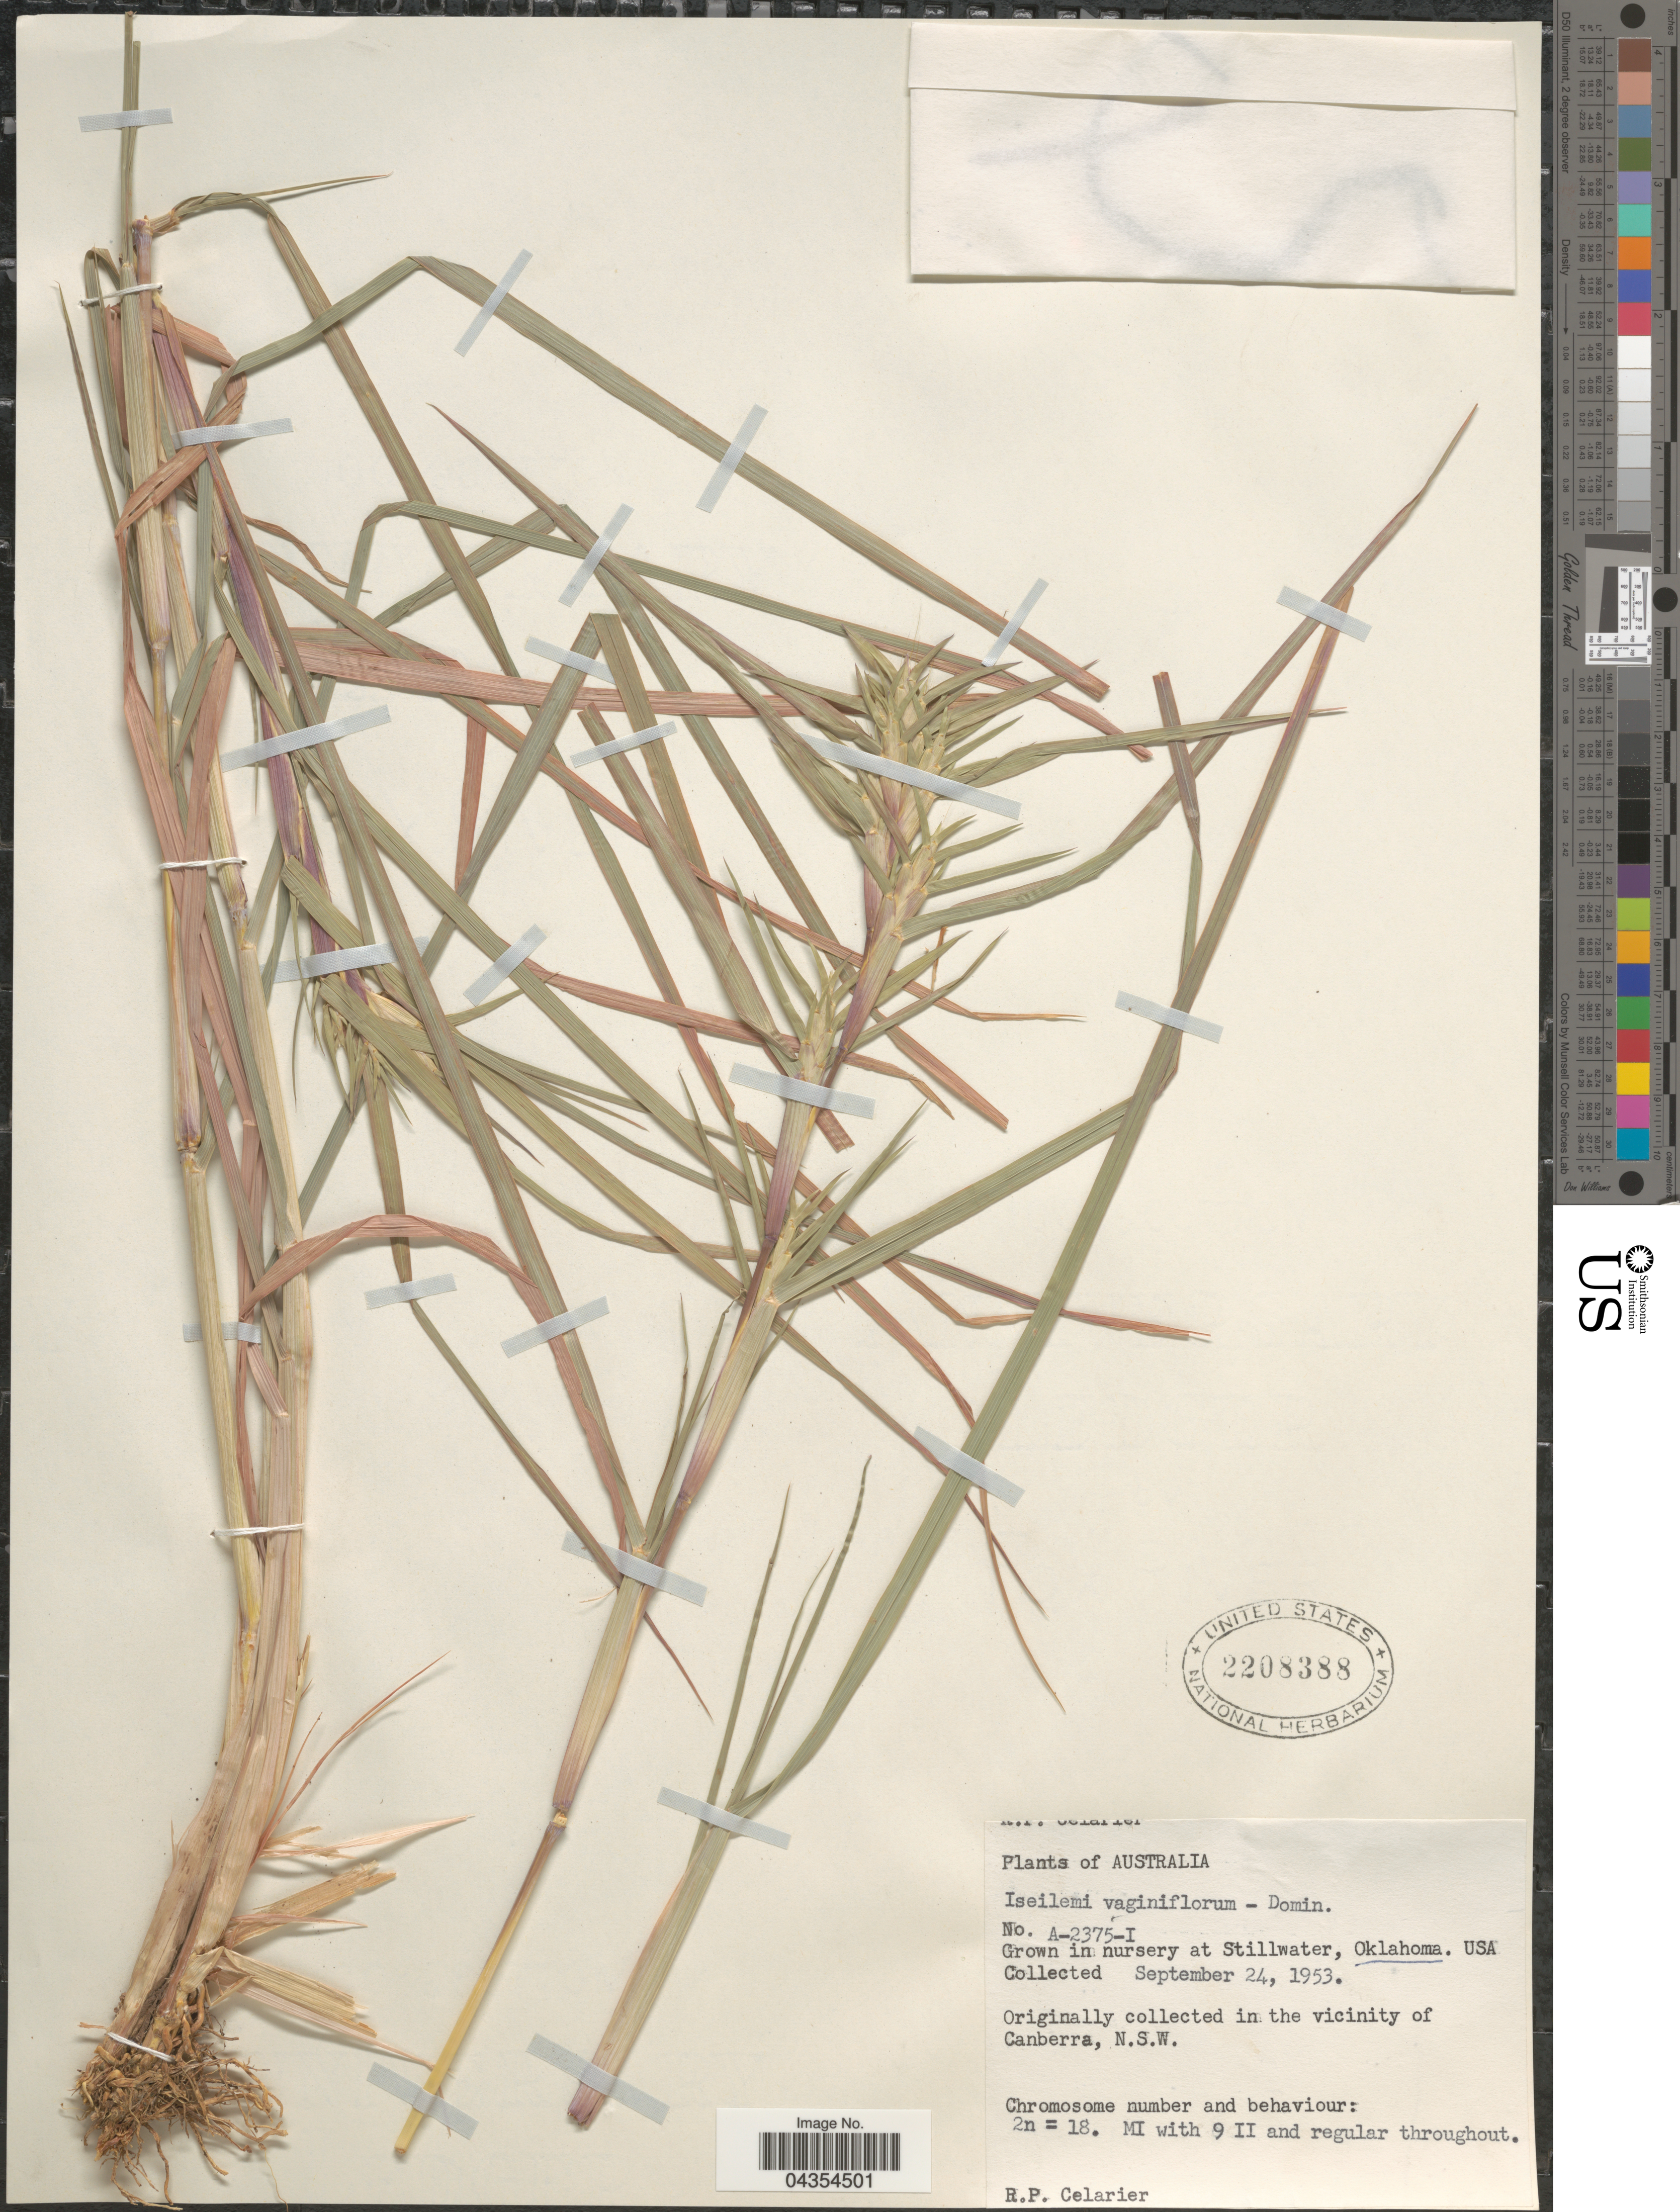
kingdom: Plantae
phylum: Tracheophyta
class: Liliopsida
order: Poales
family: Poaceae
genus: Iseilema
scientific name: Iseilema vaginiflorum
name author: Domin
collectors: R. Celarier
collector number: A-2375-I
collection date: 1953-09-24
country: United States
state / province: Oklahoma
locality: Grown in nursery at Stillwater.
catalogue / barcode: US 2208388